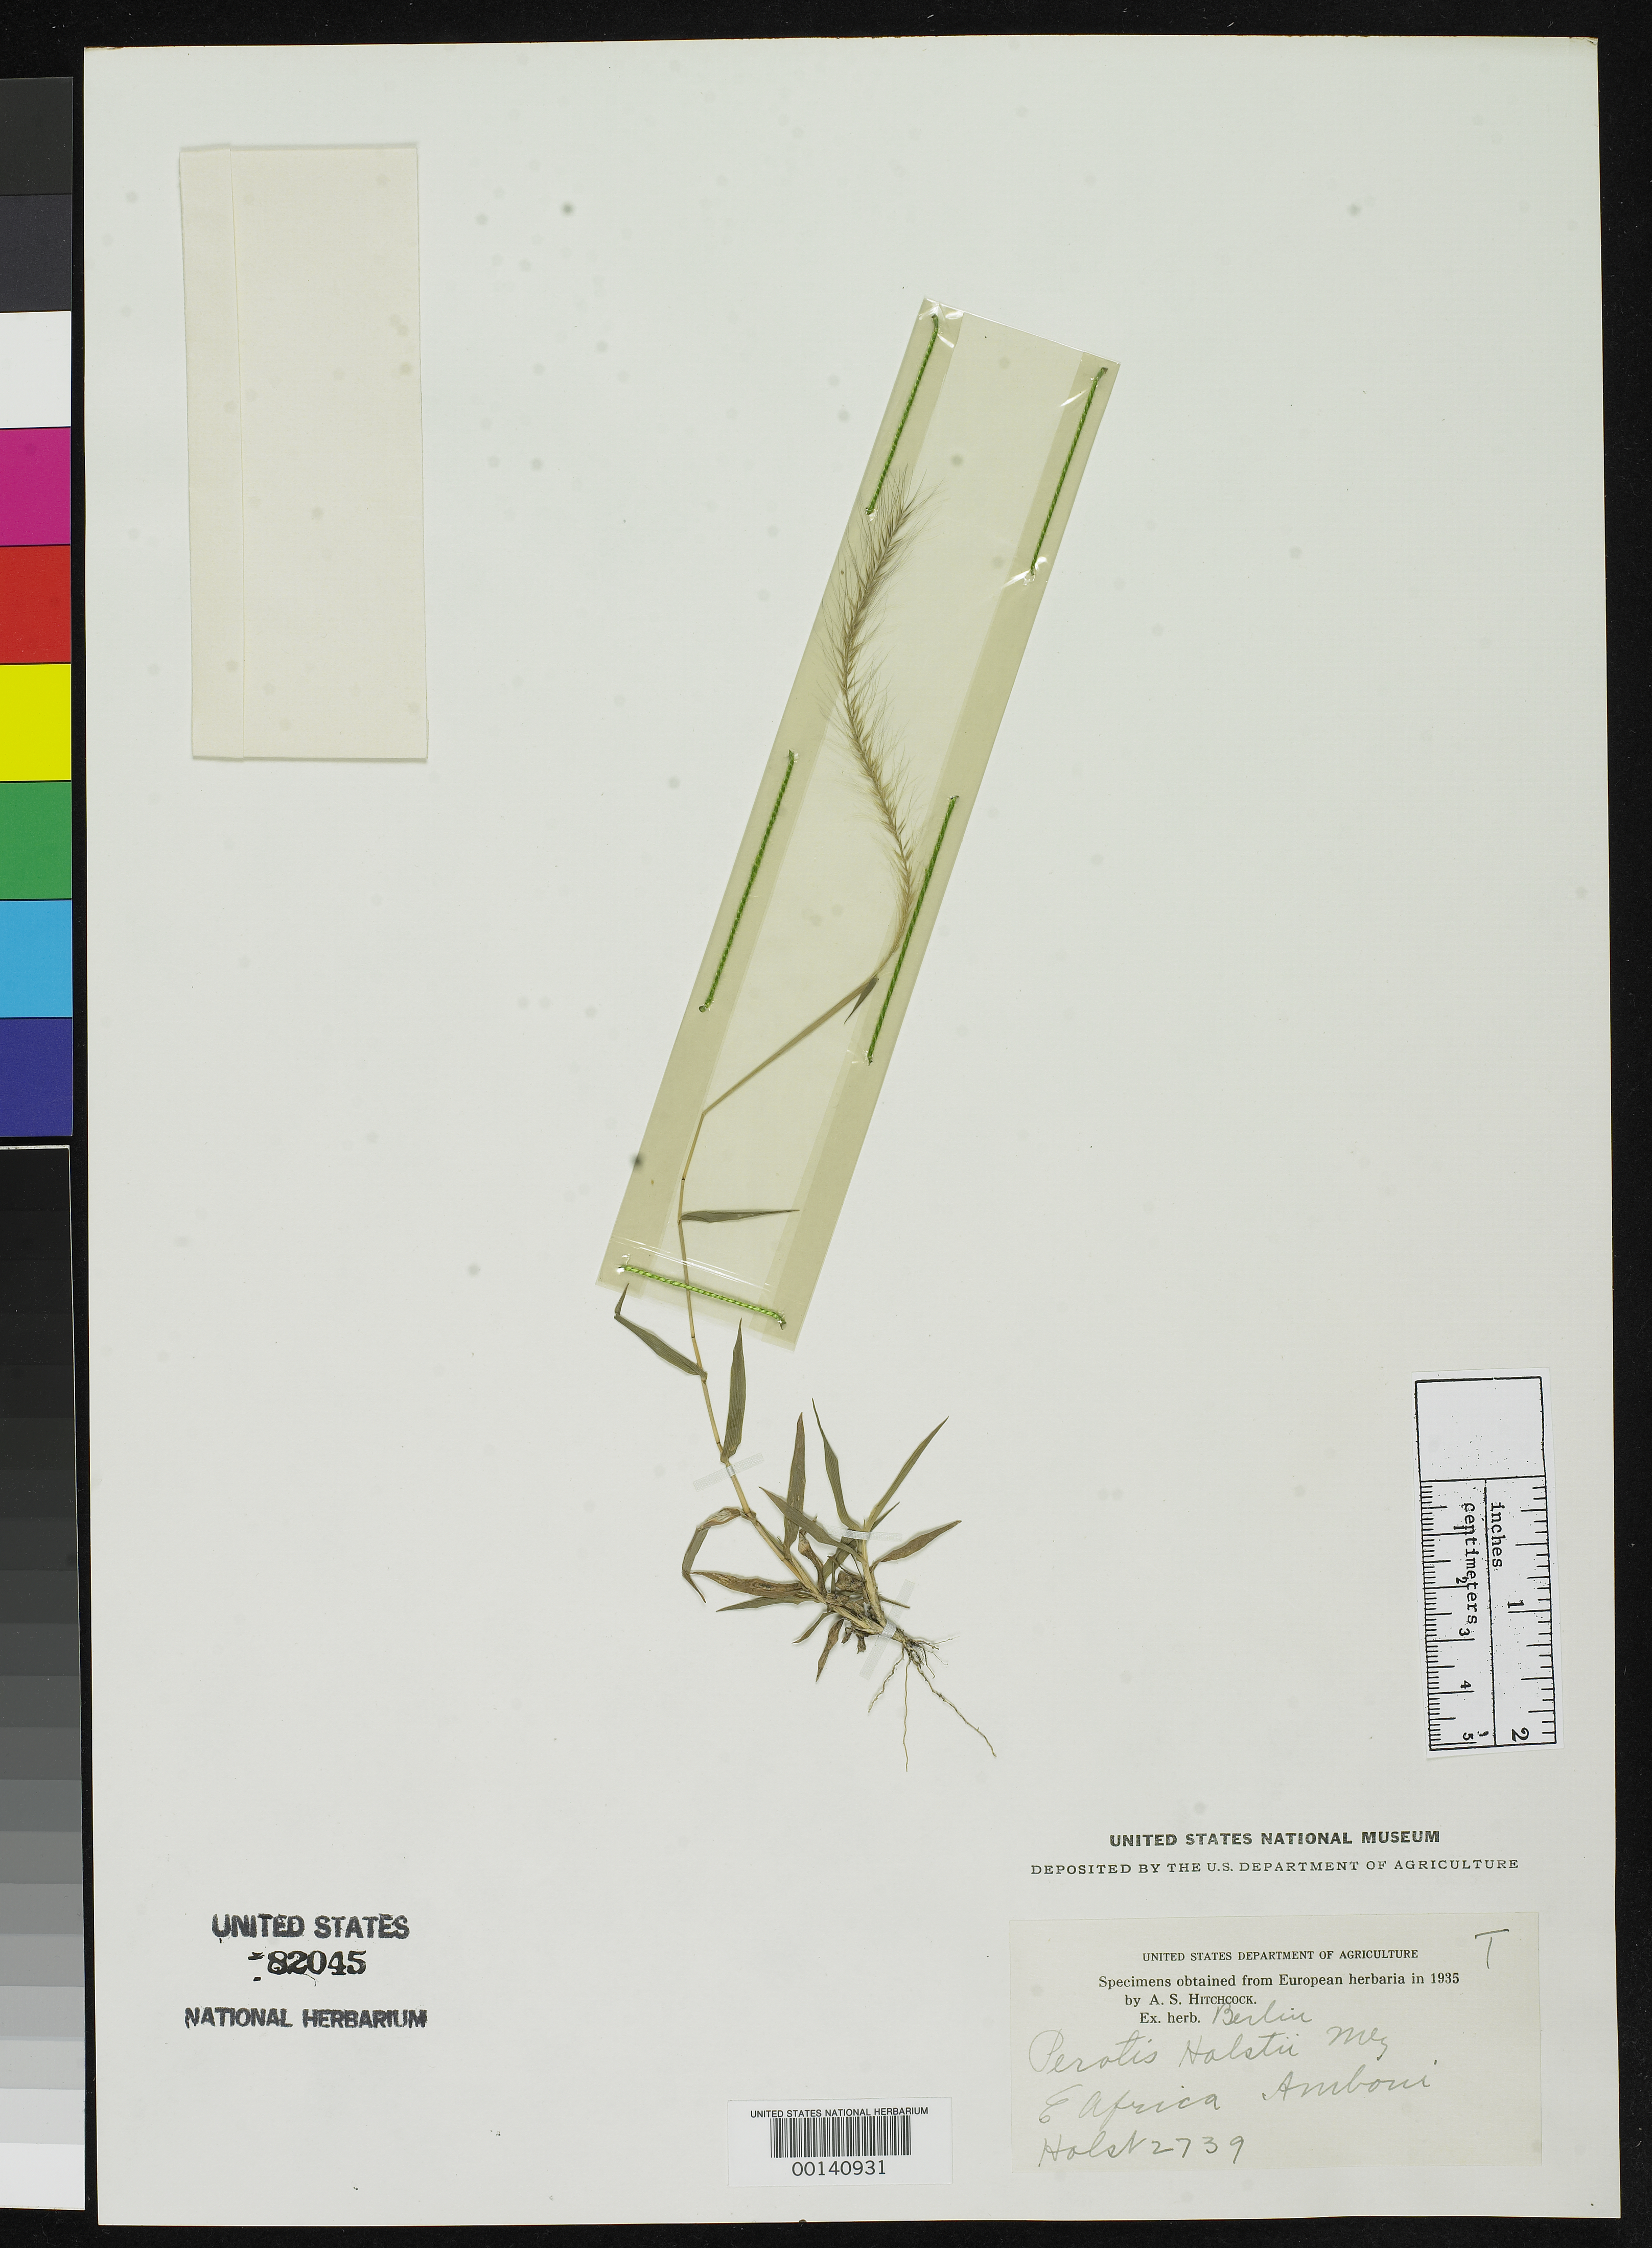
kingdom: Plantae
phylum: Tracheophyta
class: Liliopsida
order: Poales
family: Poaceae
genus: Perotis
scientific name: Perotis holstii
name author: Mez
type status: Isotype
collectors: C. H. Holst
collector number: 2739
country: Kenya / Tanzania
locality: Amboni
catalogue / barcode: US 82045